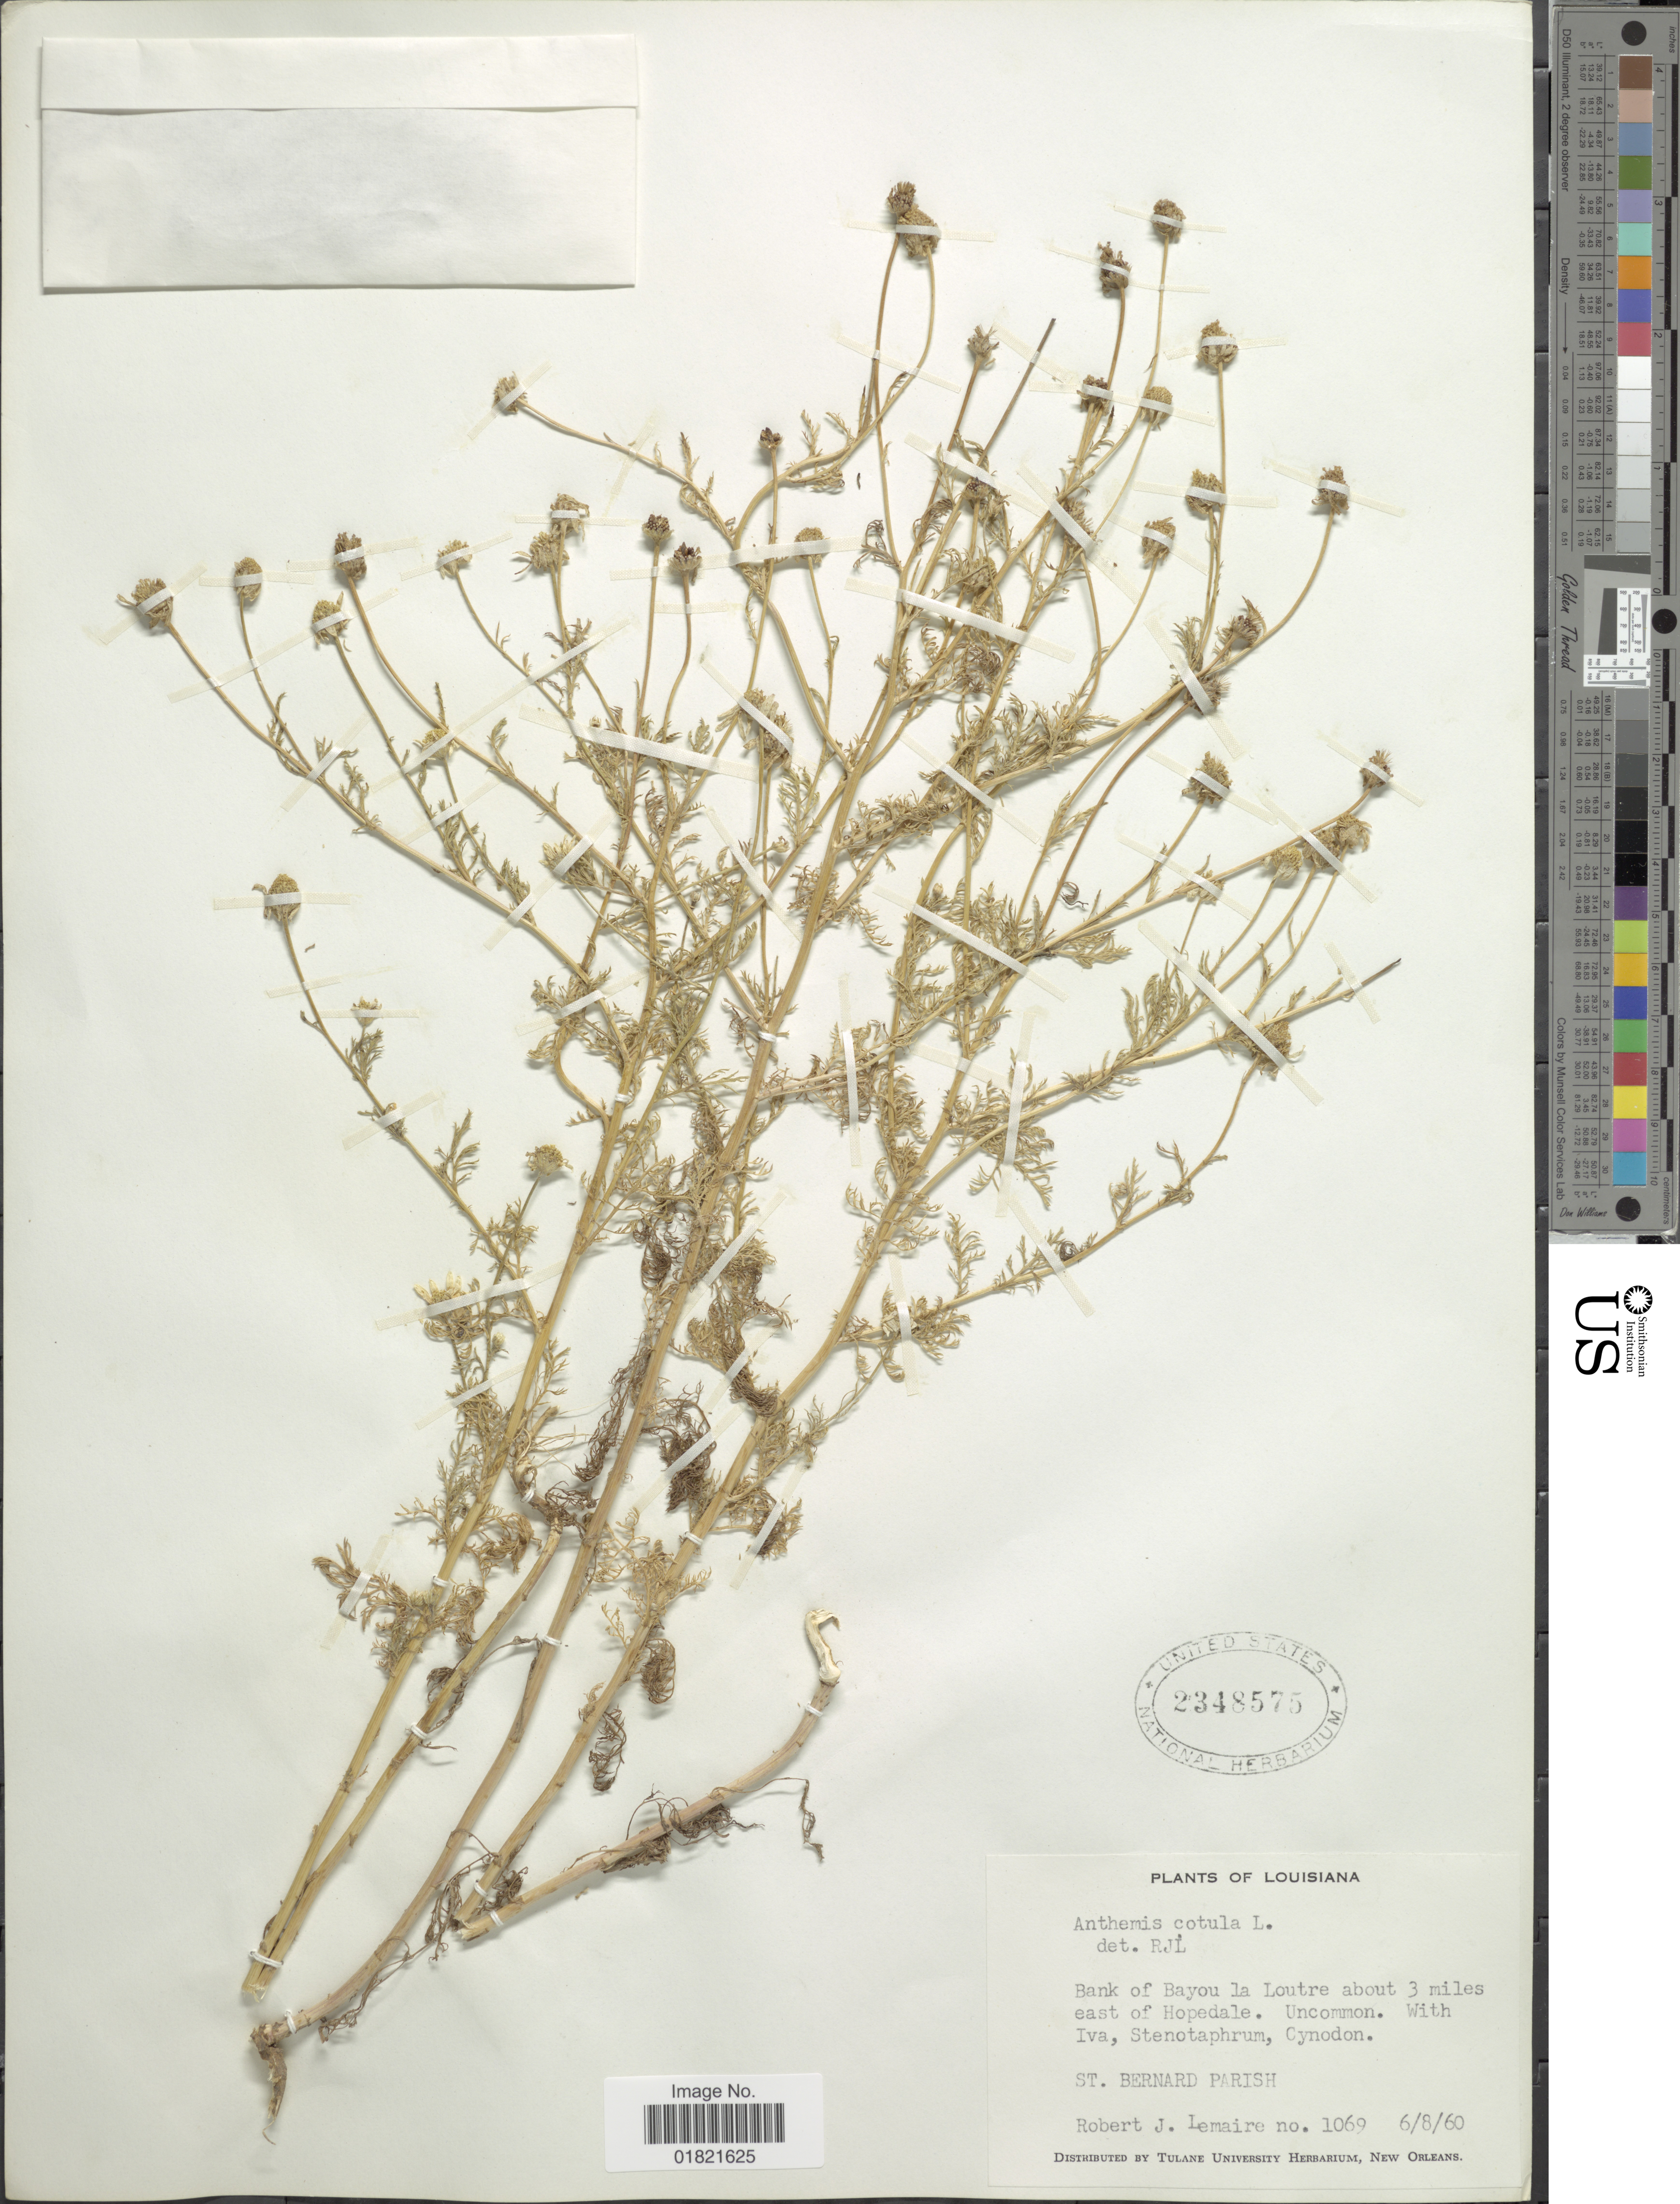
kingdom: Plantae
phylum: Tracheophyta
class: Magnoliopsida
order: Asterales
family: Asteraceae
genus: Anthemis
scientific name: Anthemis cotula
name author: L.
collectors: R. J. Lemaire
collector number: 1069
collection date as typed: Transcribed d/m/y: 8/6/60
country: United States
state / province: Louisiana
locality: Bank of Bayou la Loutre about 3 miles east of Hopedale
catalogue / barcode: US 2348575